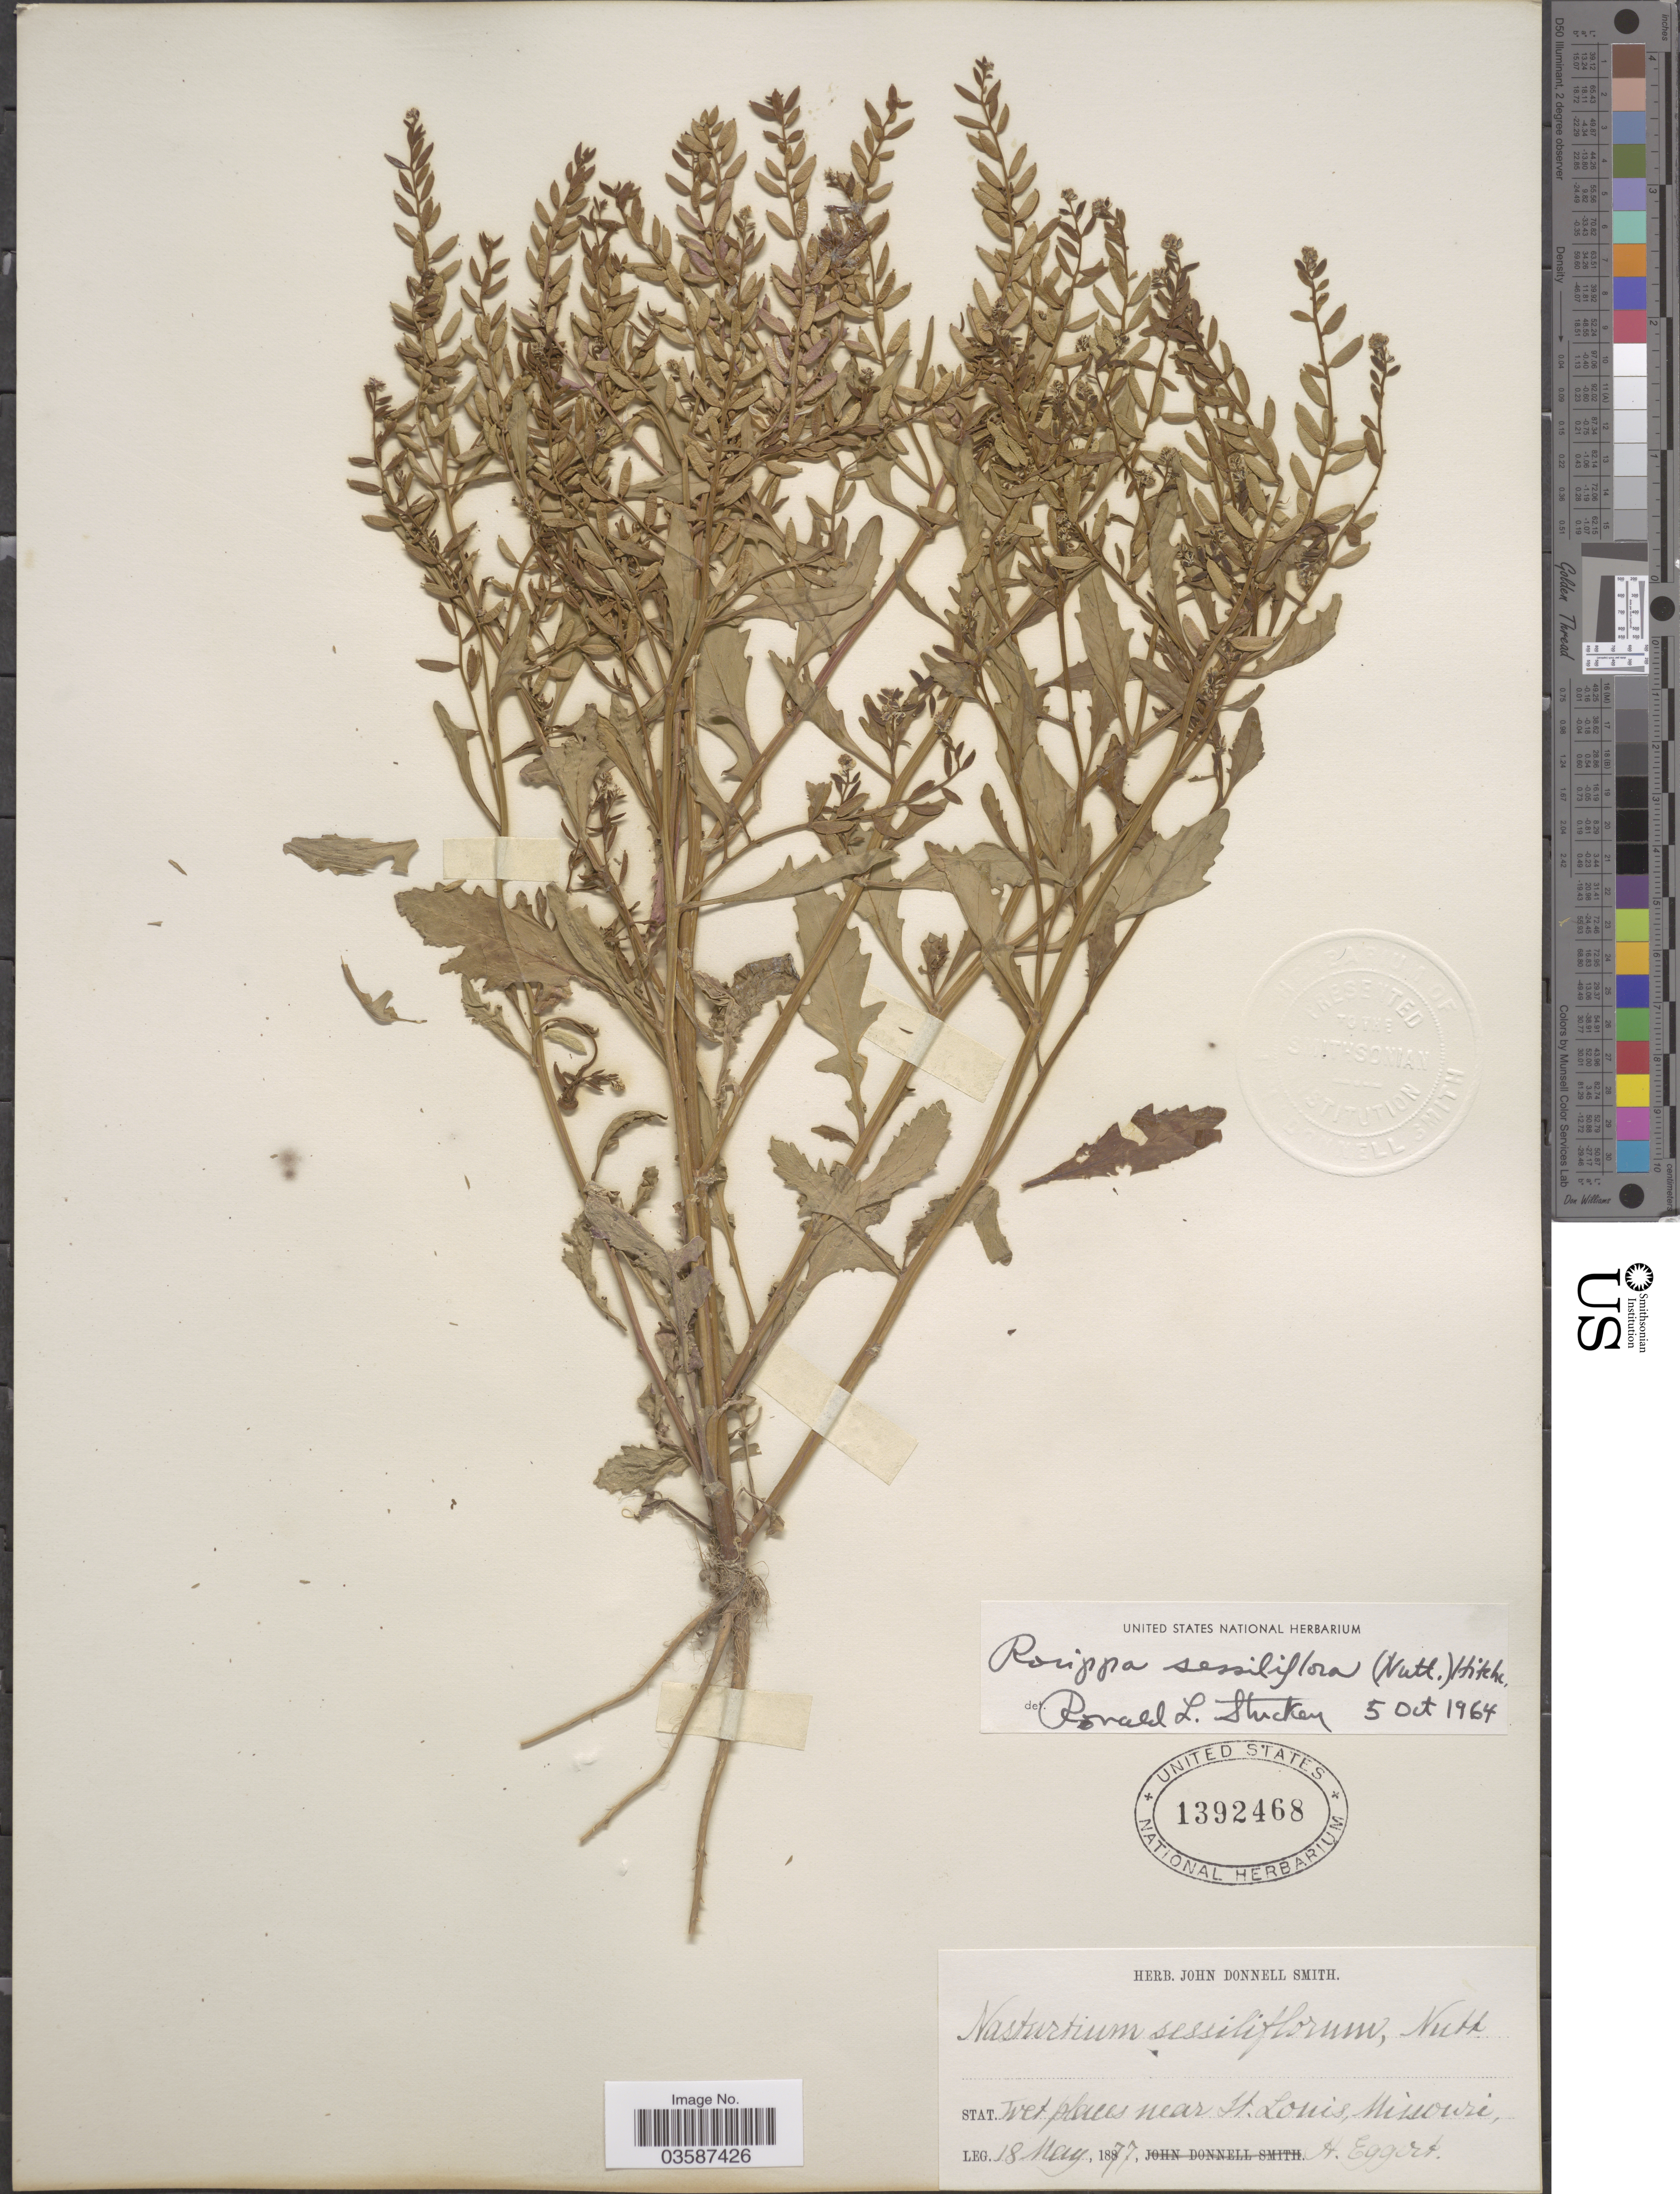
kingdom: Plantae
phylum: Tracheophyta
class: Magnoliopsida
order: Brassicales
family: Brassicaceae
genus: Rorippa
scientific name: Rorippa sessiliflora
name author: (Nutt.) Hitchc.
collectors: H. Eggert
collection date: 1877-05-18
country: United States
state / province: Missouri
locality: Wet places near St. Louis.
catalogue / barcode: US 1392468